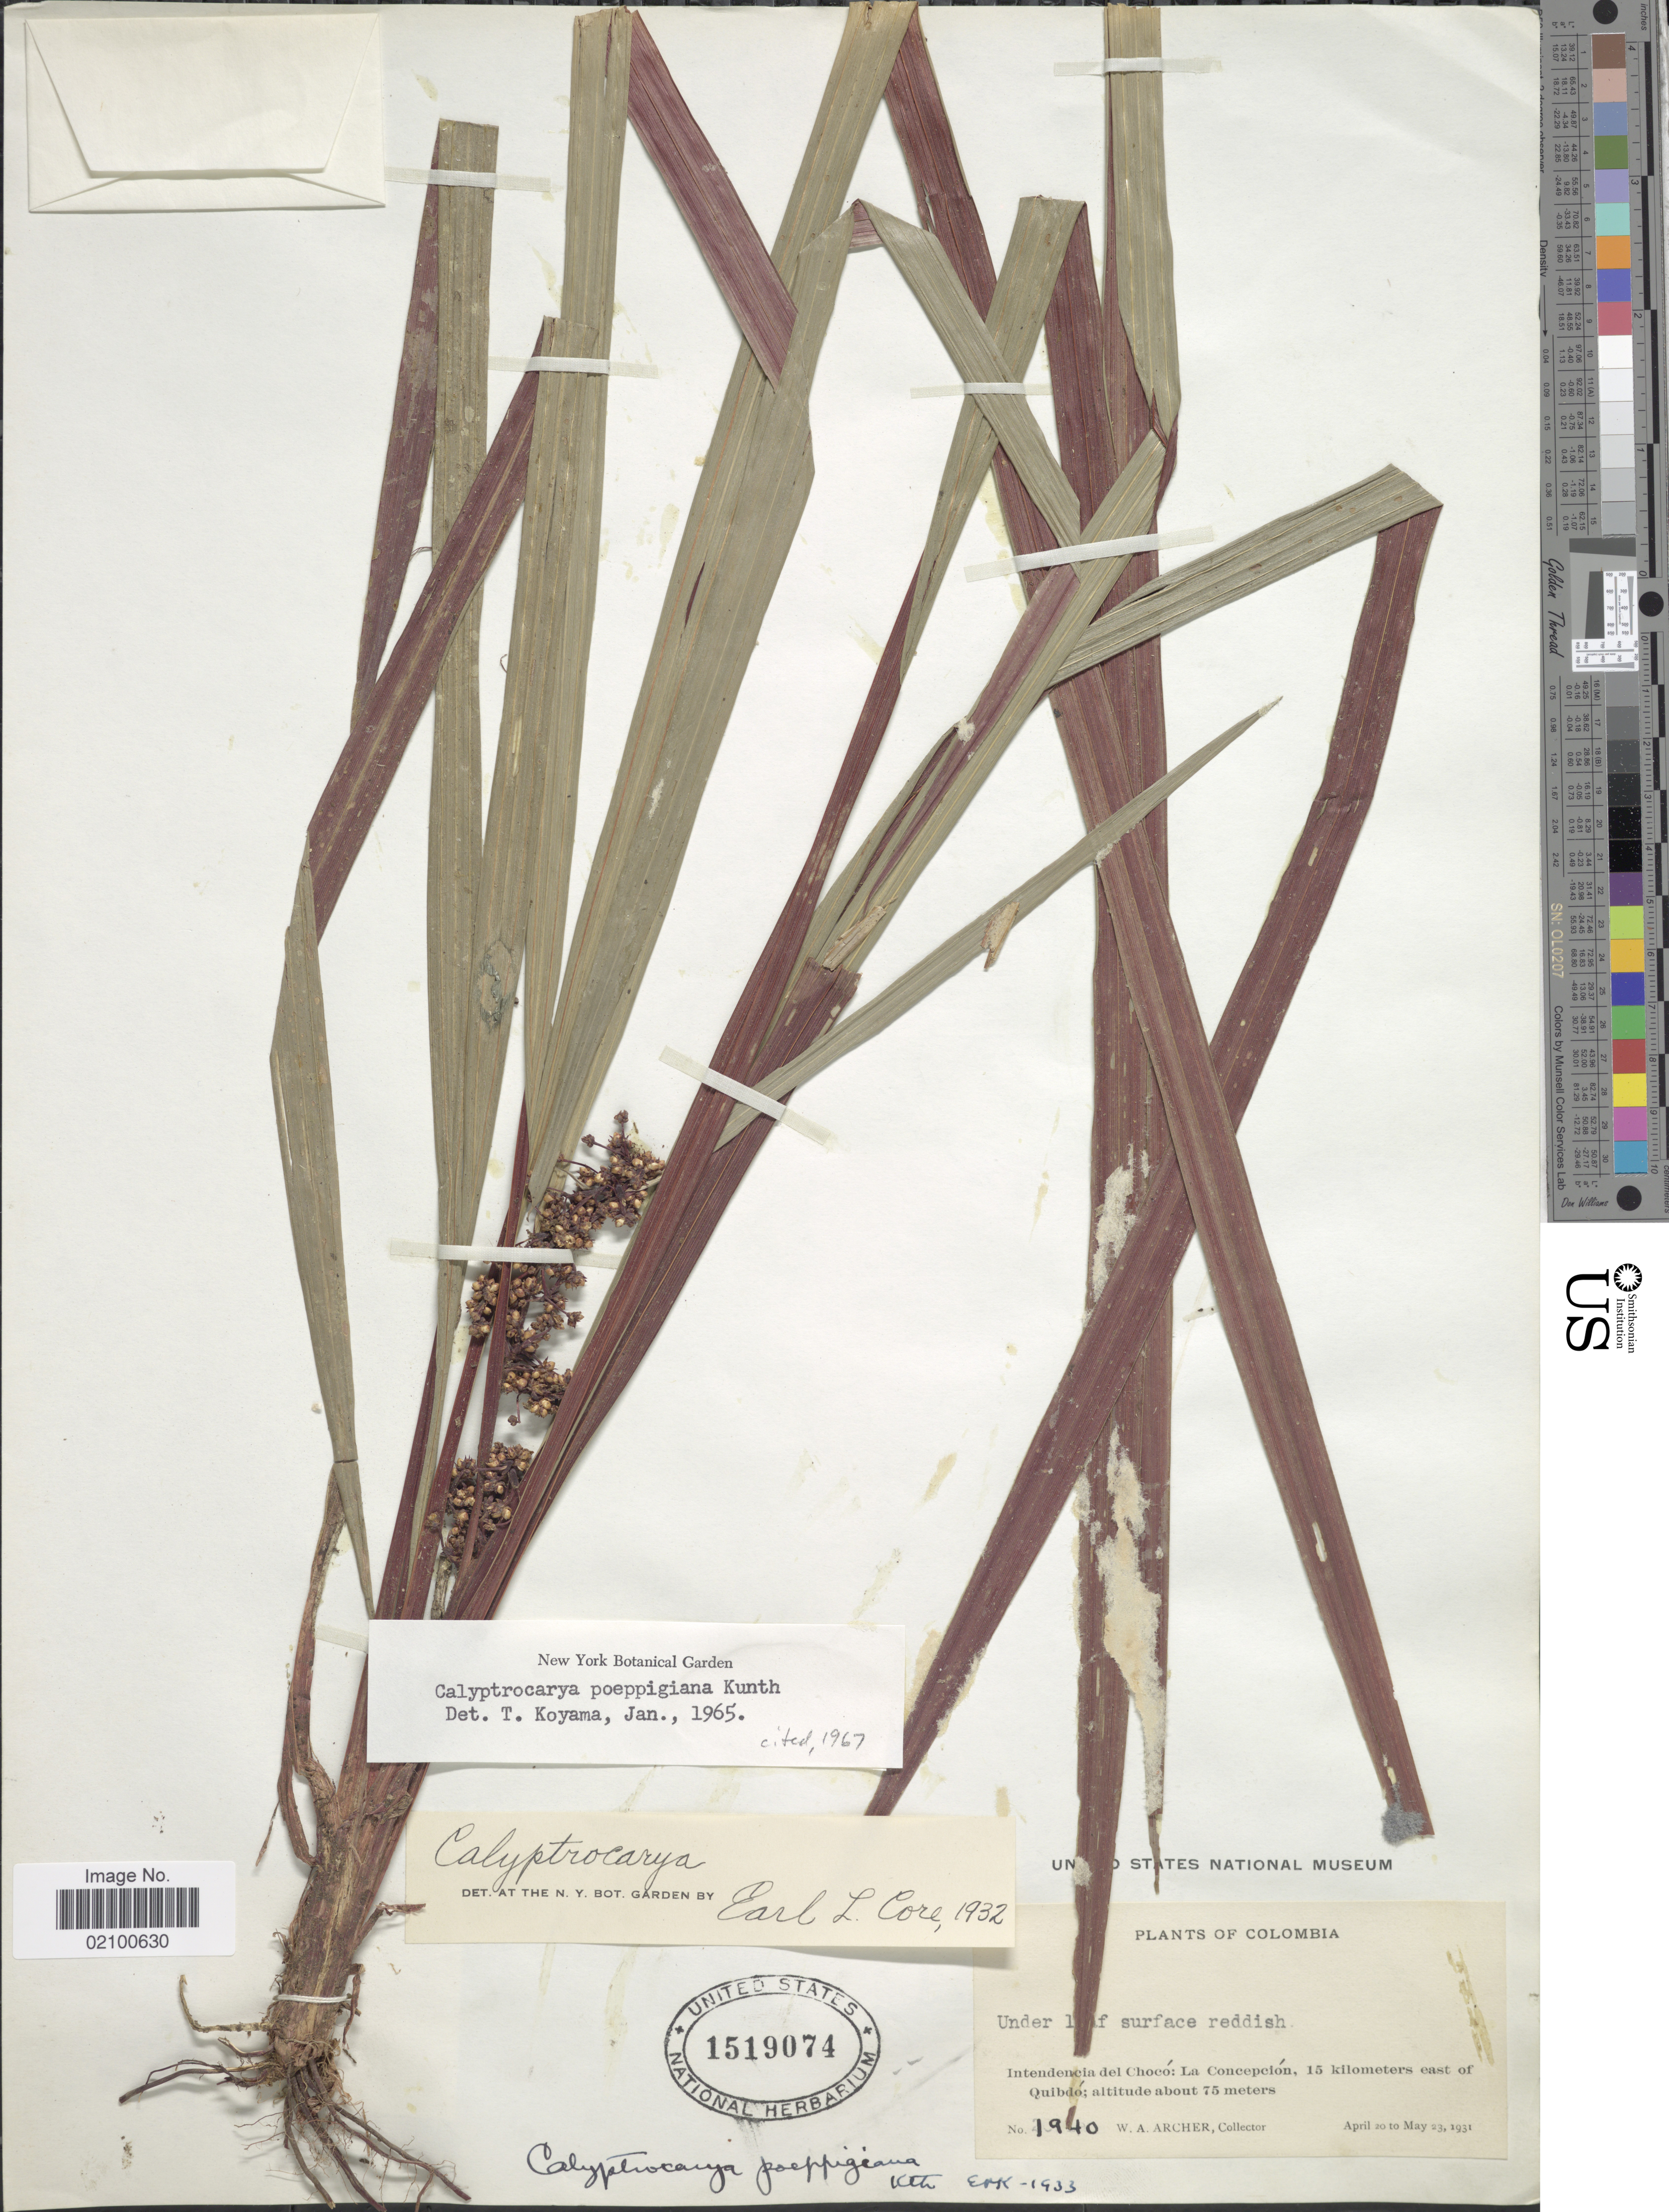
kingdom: Plantae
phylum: Tracheophyta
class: Liliopsida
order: Poales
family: Cyperaceae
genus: Calyptrocarya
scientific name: Calyptrocarya poeppigiana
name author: Kunth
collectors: W. A. Archer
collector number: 1940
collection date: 1931-04-20/1931-05-23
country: Colombia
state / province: Chocó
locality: La Concepcion, 15 kilometers east of Quibdo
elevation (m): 75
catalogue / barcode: US 1519074